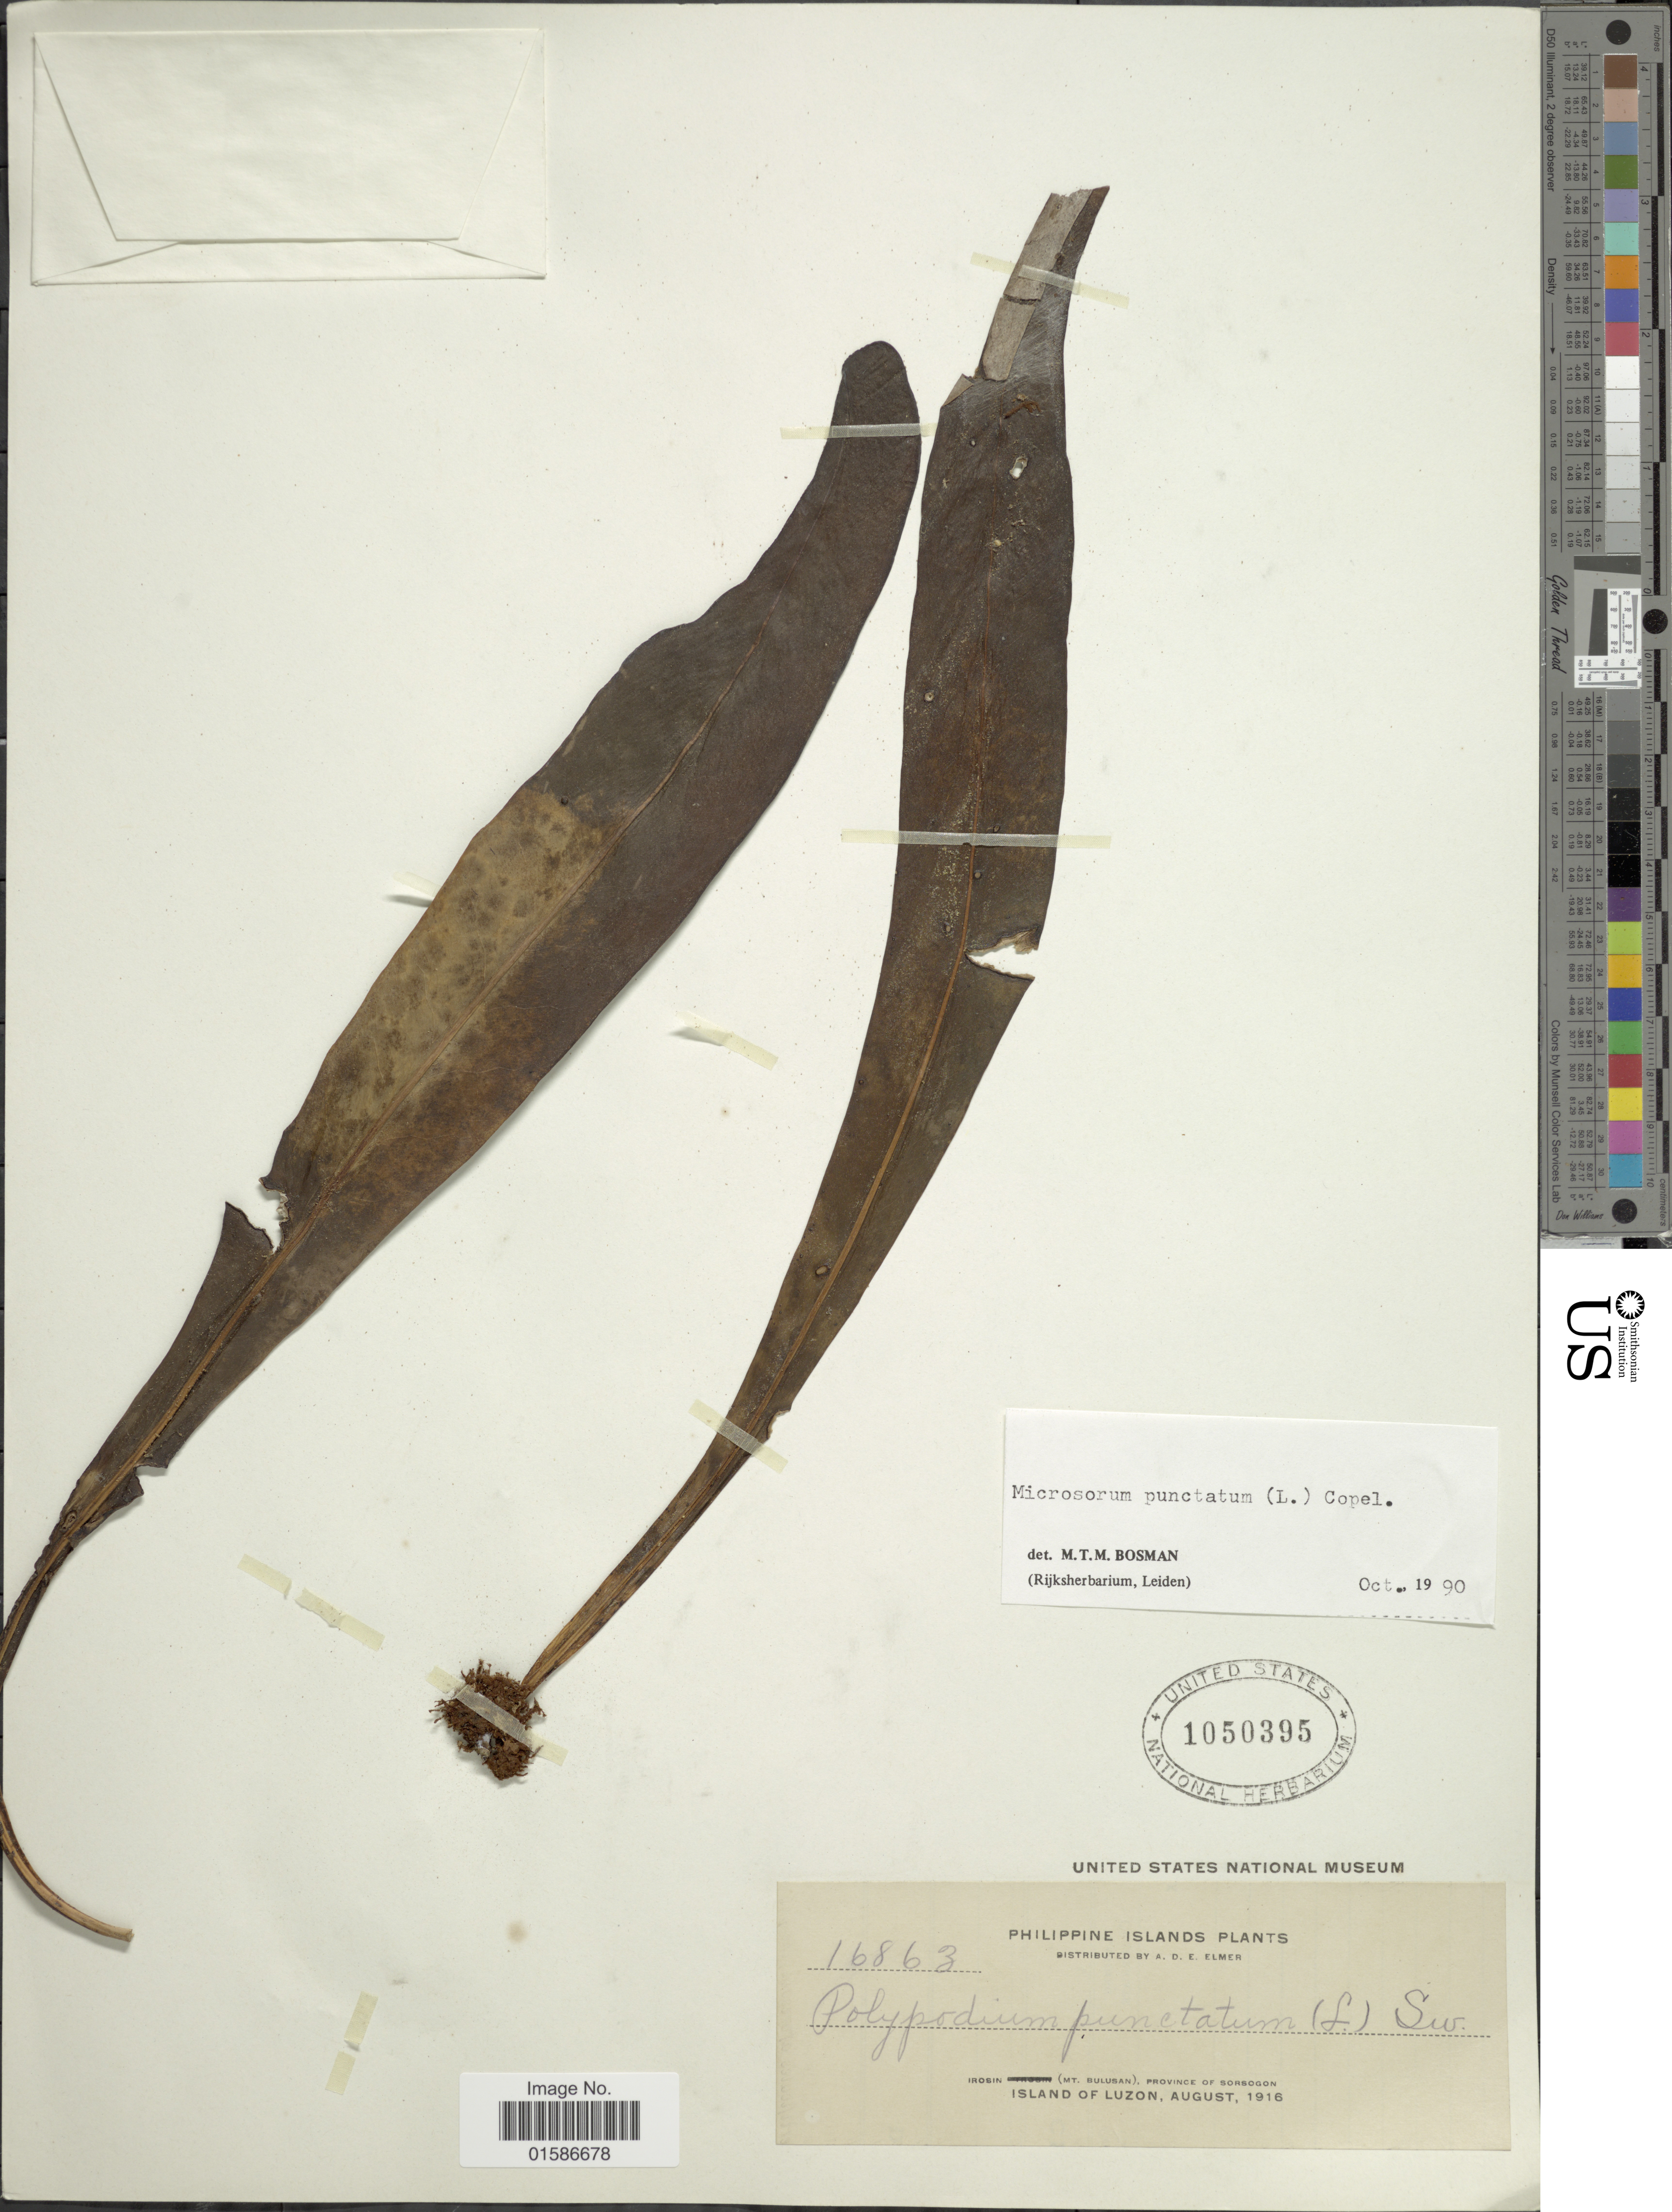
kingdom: Plantae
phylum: Tracheophyta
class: Polypodiopsida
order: Polypodiales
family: Polypodiaceae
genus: Microsorum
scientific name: Microsorum punctatum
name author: (L.) Copel.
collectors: A. D. E. Elmer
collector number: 16863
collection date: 1916-08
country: Philippines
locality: Philippine Islands, Irosin (Mt Bulusan), Province of Sorsogon, Island of Luzon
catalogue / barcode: US 1050395